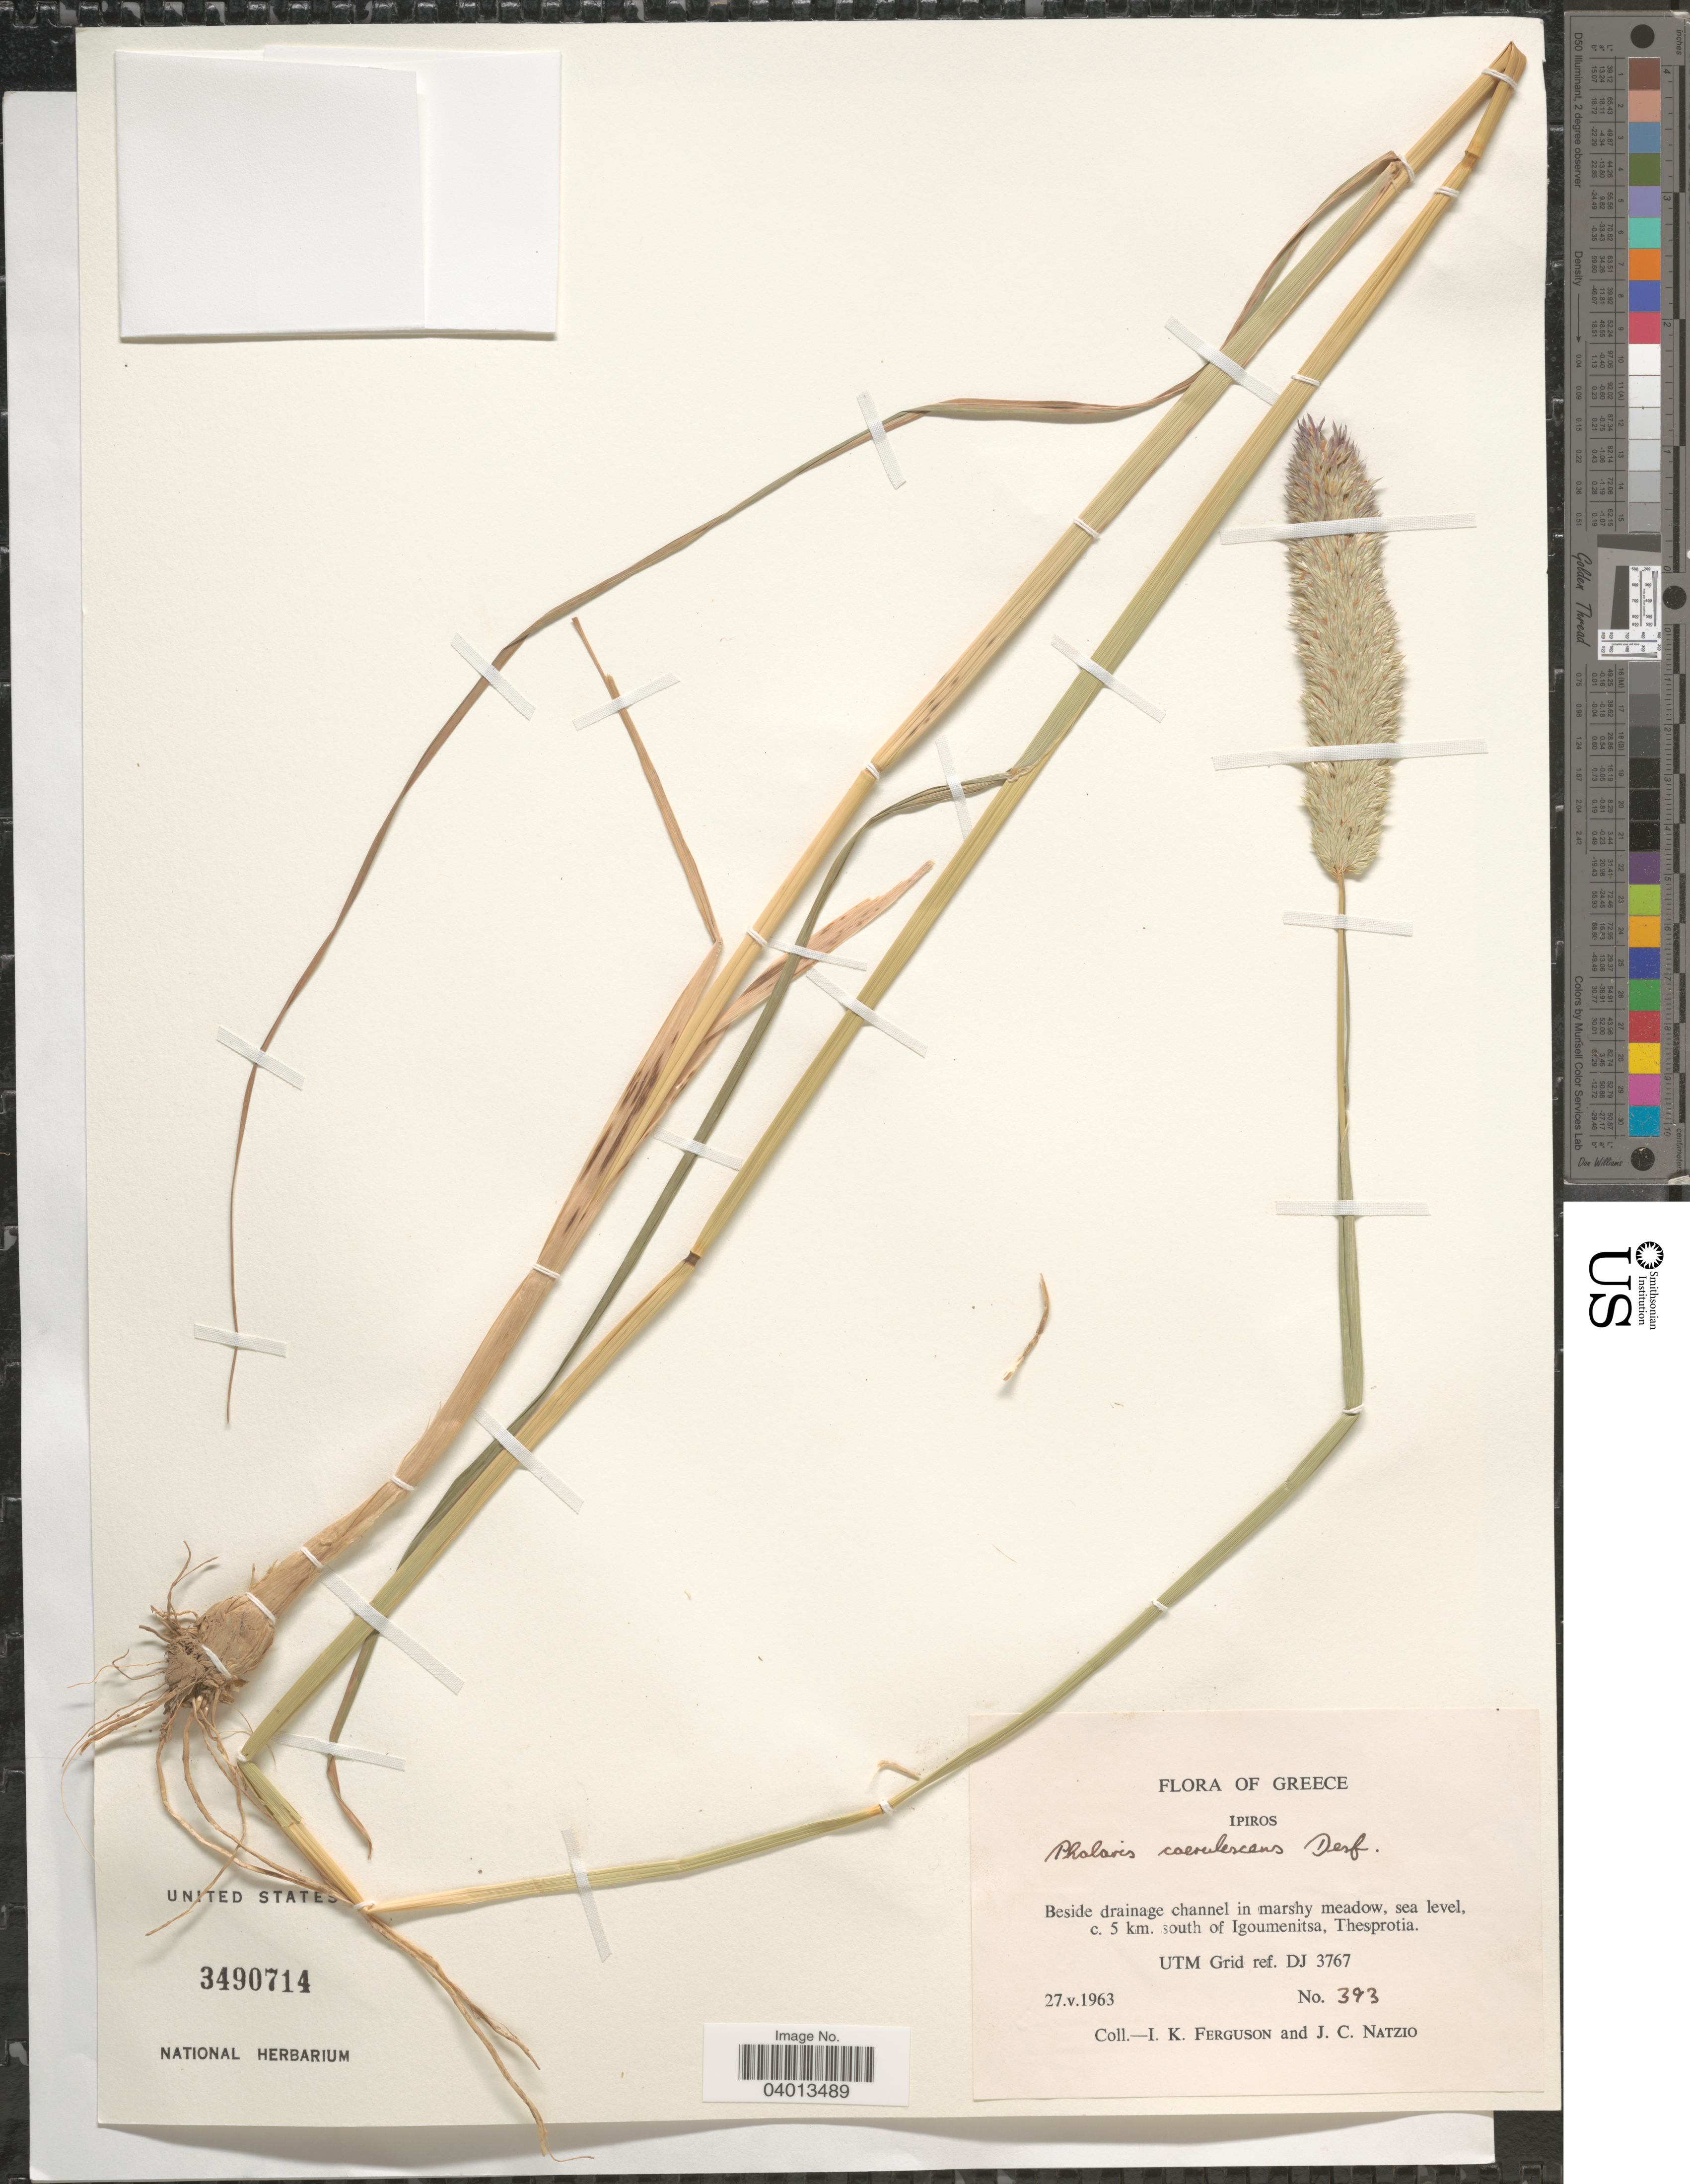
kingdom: Plantae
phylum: Tracheophyta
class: Liliopsida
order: Poales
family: Poaceae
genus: Phalaris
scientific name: Phalaris coerulescens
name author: Desf.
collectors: I. K. Ferguson & J. Natzio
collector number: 393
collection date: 1963-05-27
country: Greece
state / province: Epirua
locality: Ipiros. Beside drainage channel in marshy meadow, c. 5 km. south of Igoumenitsa, Thesprotia. UTM Grid ref. DJ 3767.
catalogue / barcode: US 3490714